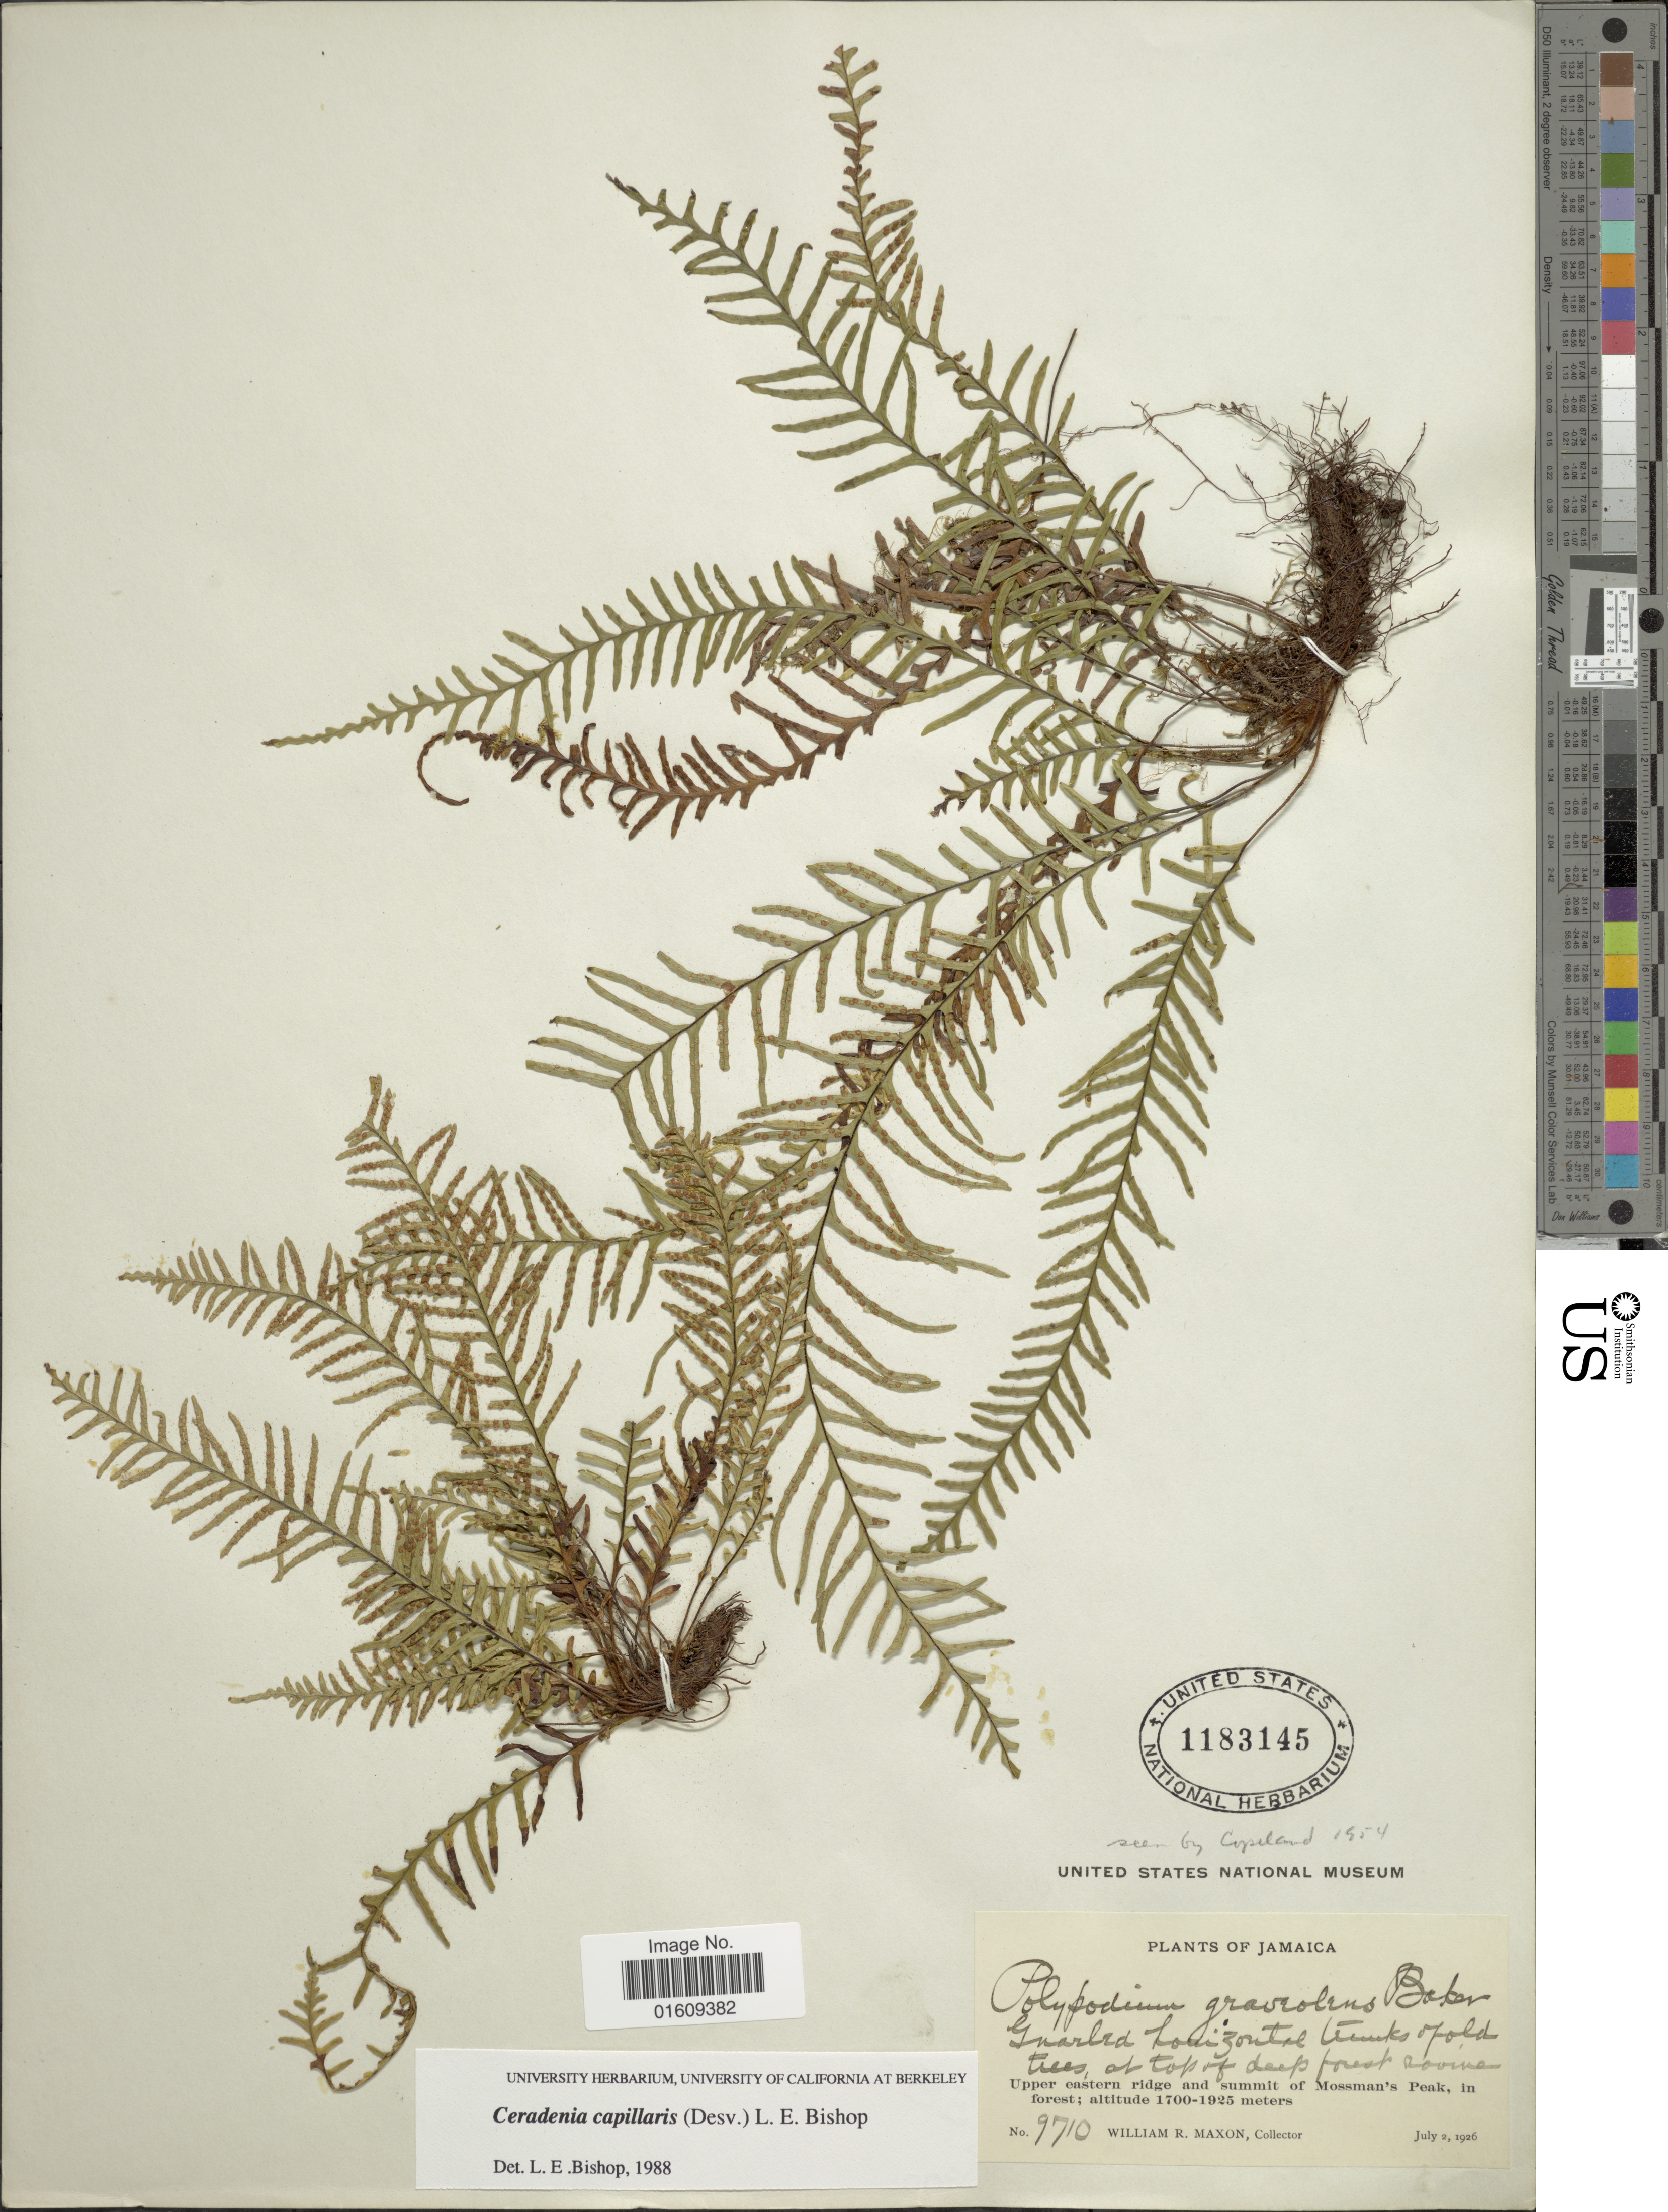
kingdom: Plantae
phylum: Tracheophyta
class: Polypodiopsida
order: Polypodiales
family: Polypodiaceae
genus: Ceradenia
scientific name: Ceradenia capillaris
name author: (Desv.) L.E. Bishop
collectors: W. R. Maxon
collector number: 9710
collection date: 1926-07-02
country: Jamaica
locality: Jamaica, Upper eastern ridge and summit of Mossman's Peak.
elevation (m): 1700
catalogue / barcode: US 1183145